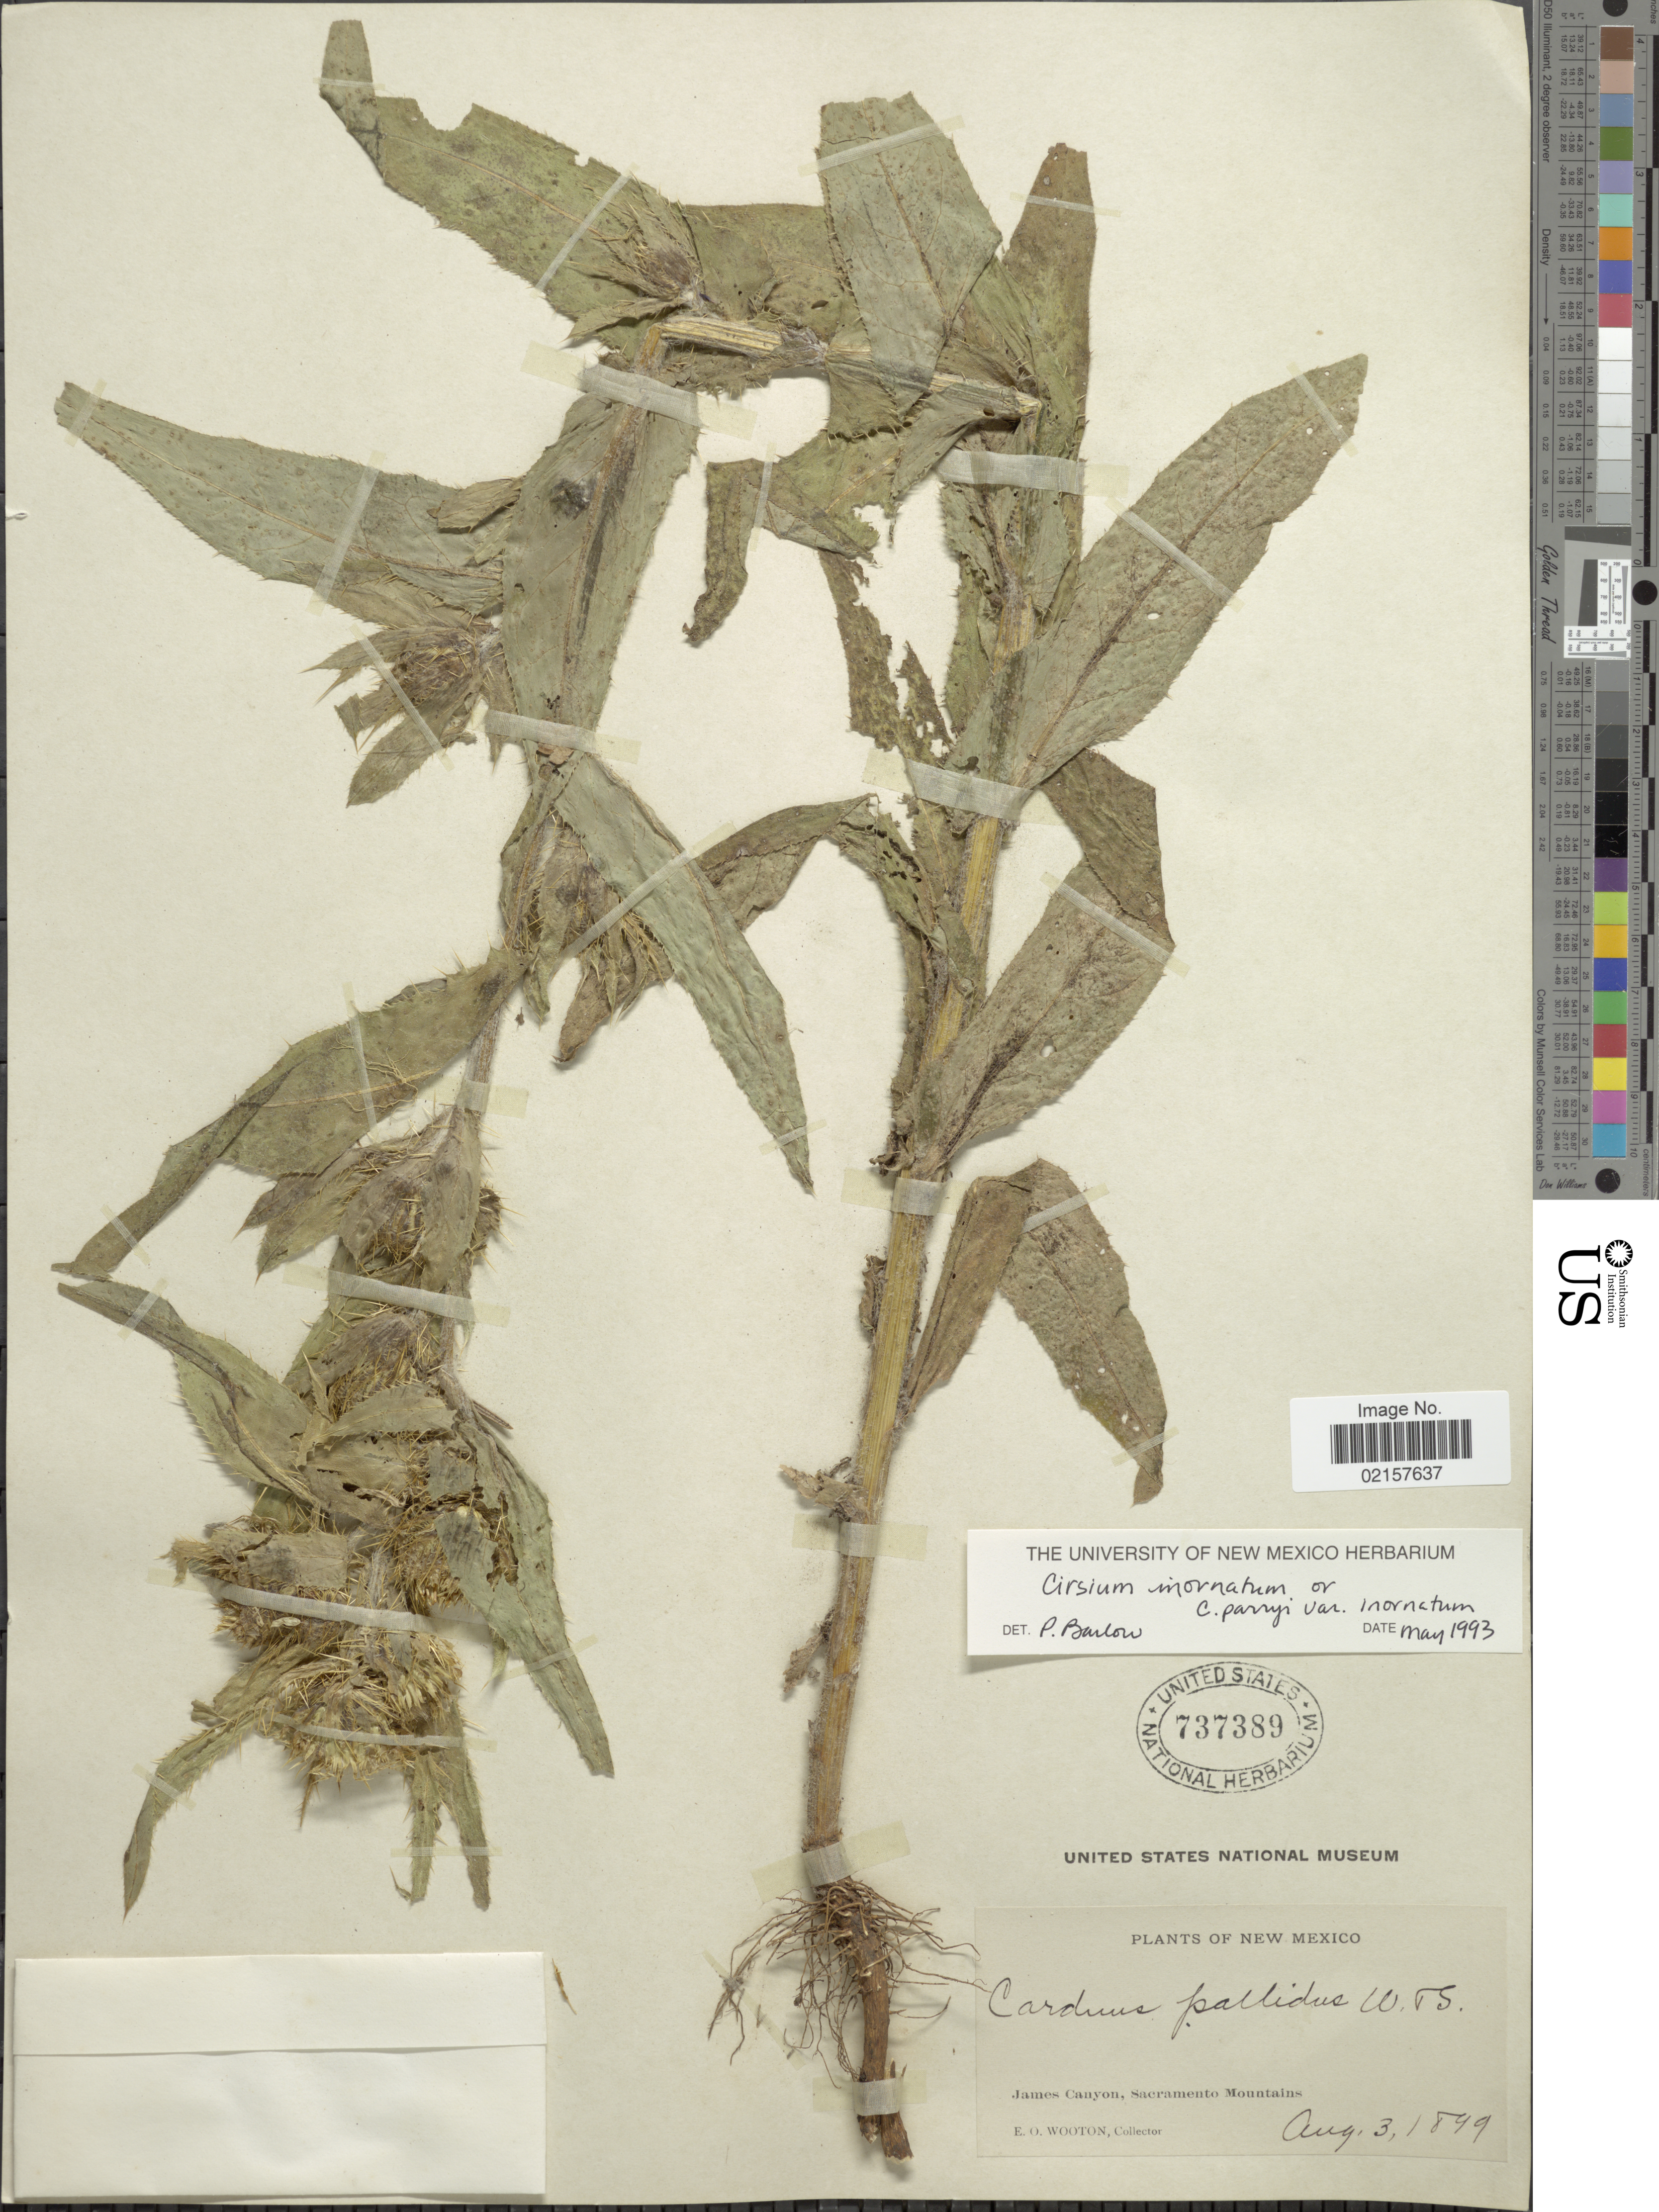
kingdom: Plantae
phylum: Tracheophyta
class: Magnoliopsida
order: Asterales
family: Asteraceae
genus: Cirsium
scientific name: Cirsium parryi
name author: (A. Gray) Petr.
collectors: E. O. Wooton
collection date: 1899-08-03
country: United States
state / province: New Mexico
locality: James Canyon, Sacramento Mountains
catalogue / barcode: US 737389